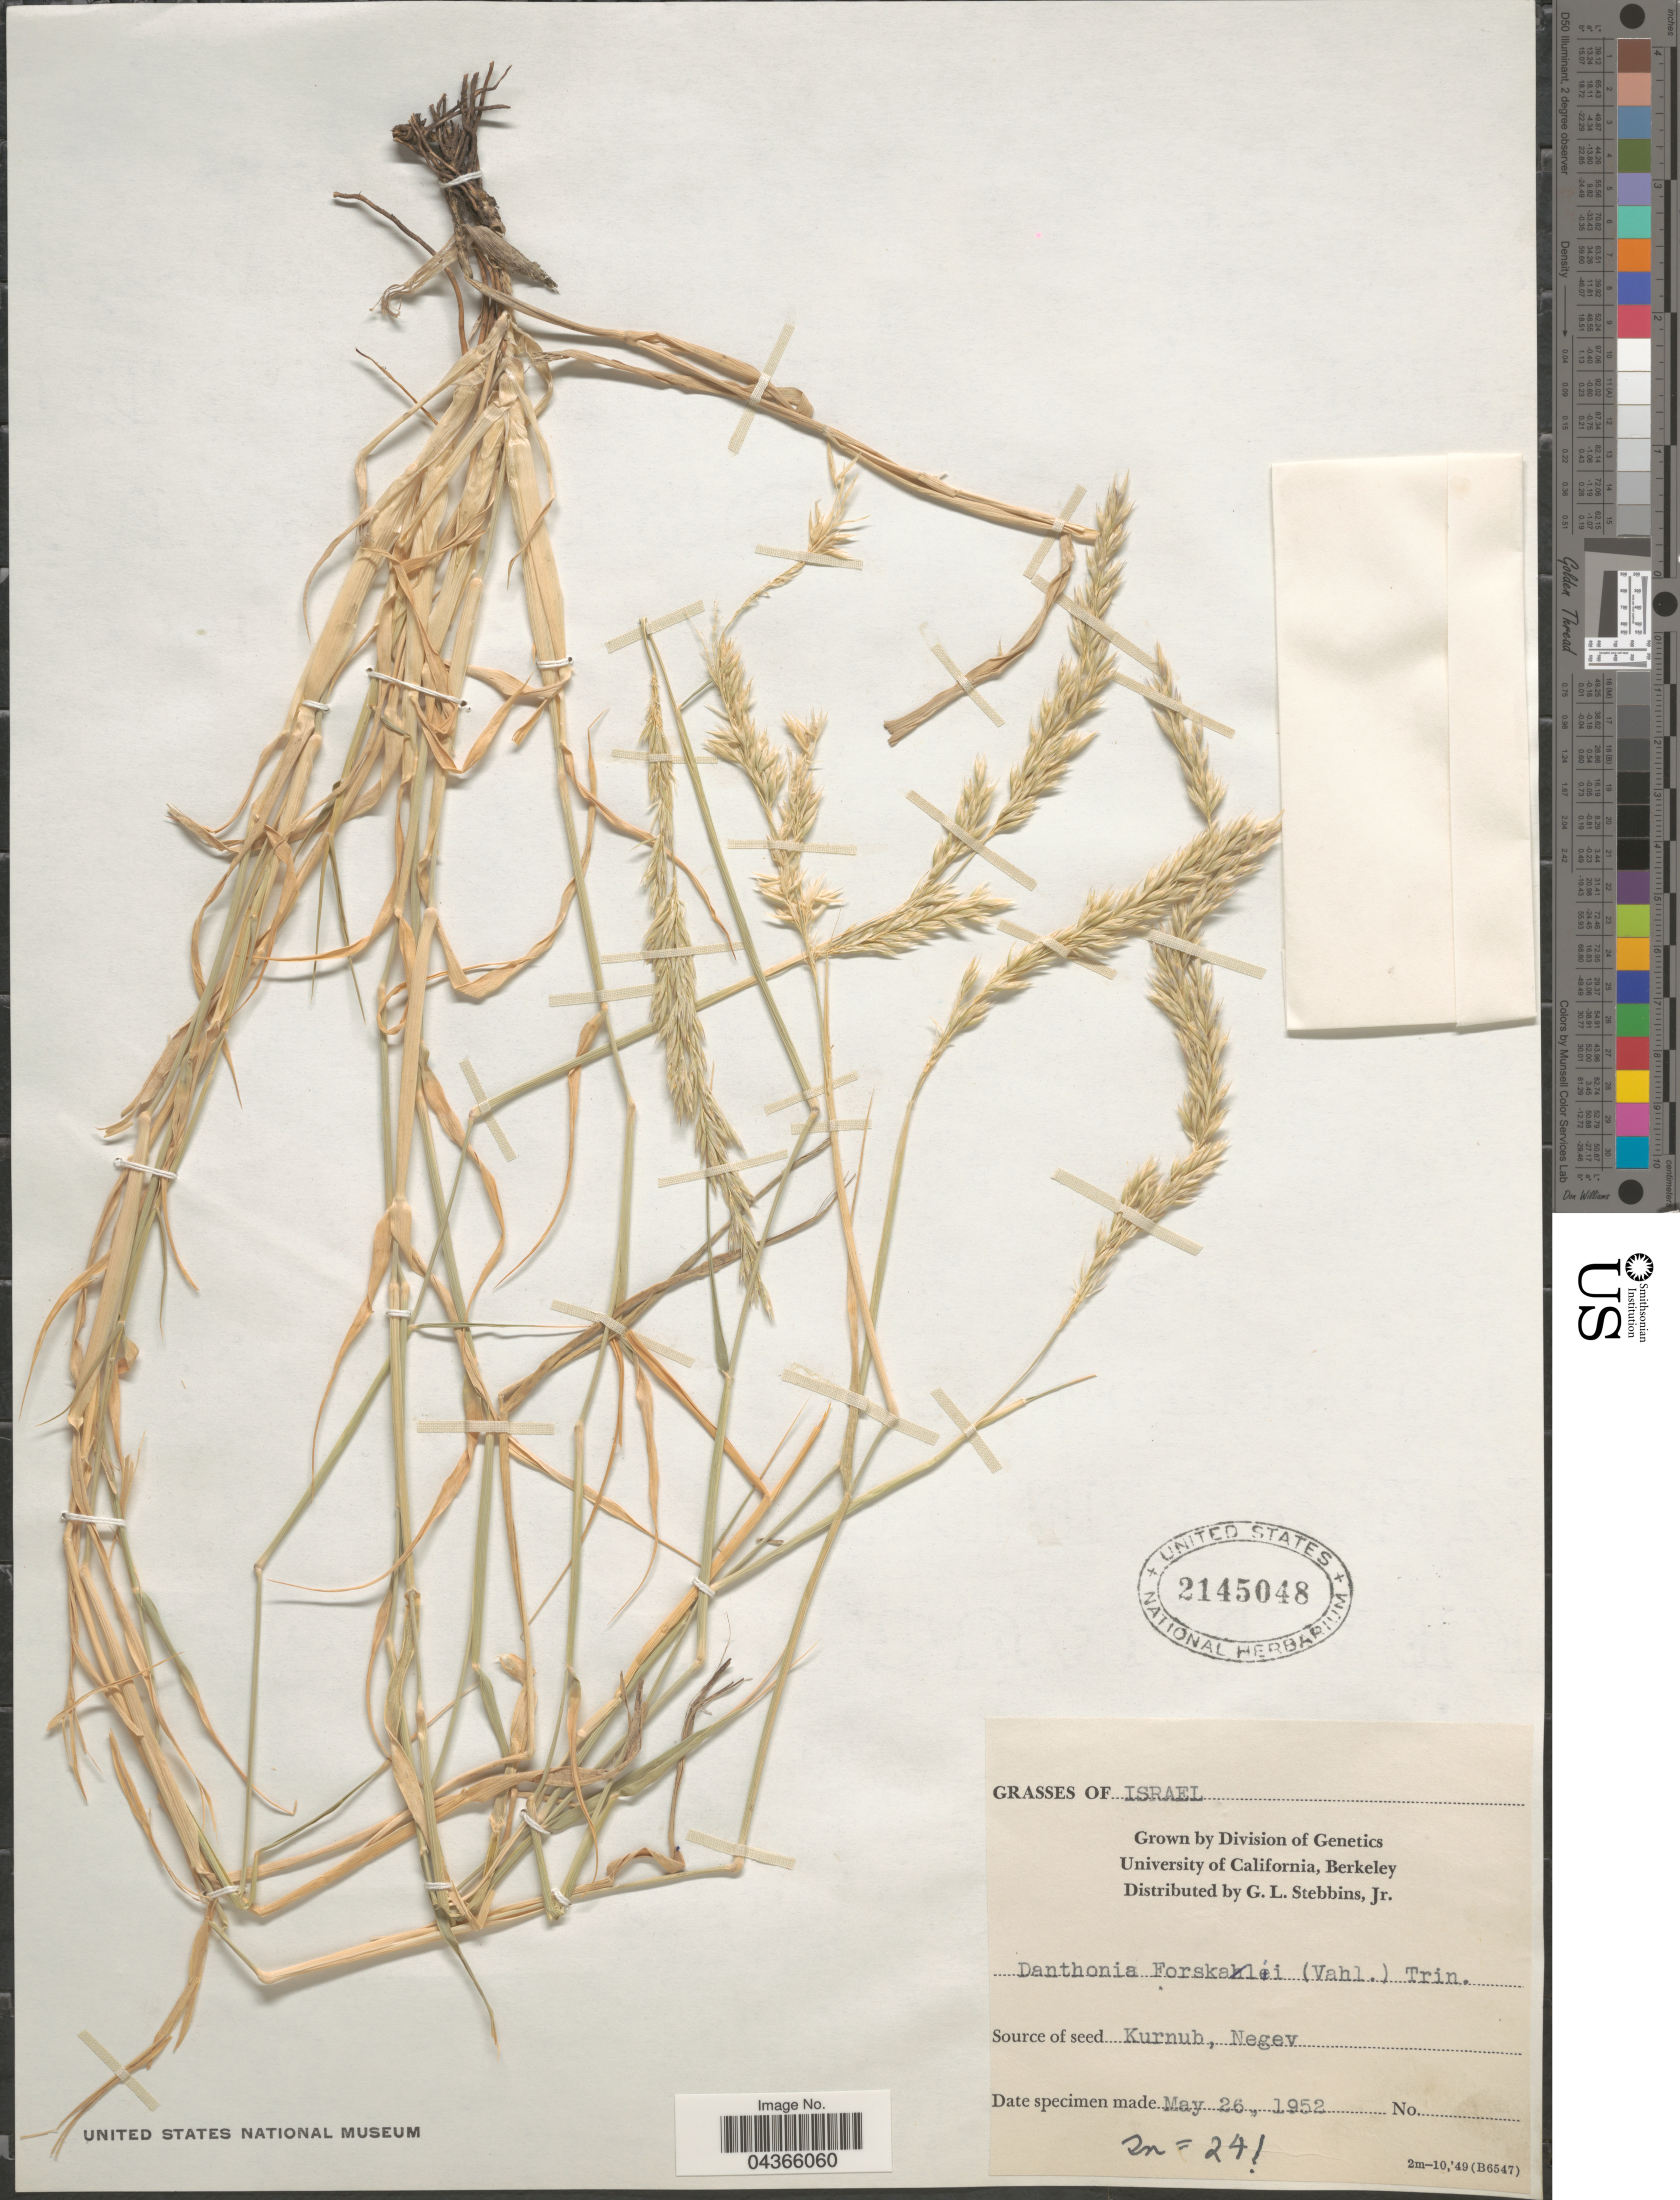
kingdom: Plantae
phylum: Tracheophyta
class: Liliopsida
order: Poales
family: Poaceae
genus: Centropodia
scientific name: Centropodia forsskalii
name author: (Vahl) Cope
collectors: G. L. Stebbins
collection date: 1952-05-26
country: United States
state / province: California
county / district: Alameda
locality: University of California, Berkeley.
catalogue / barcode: US 2145048